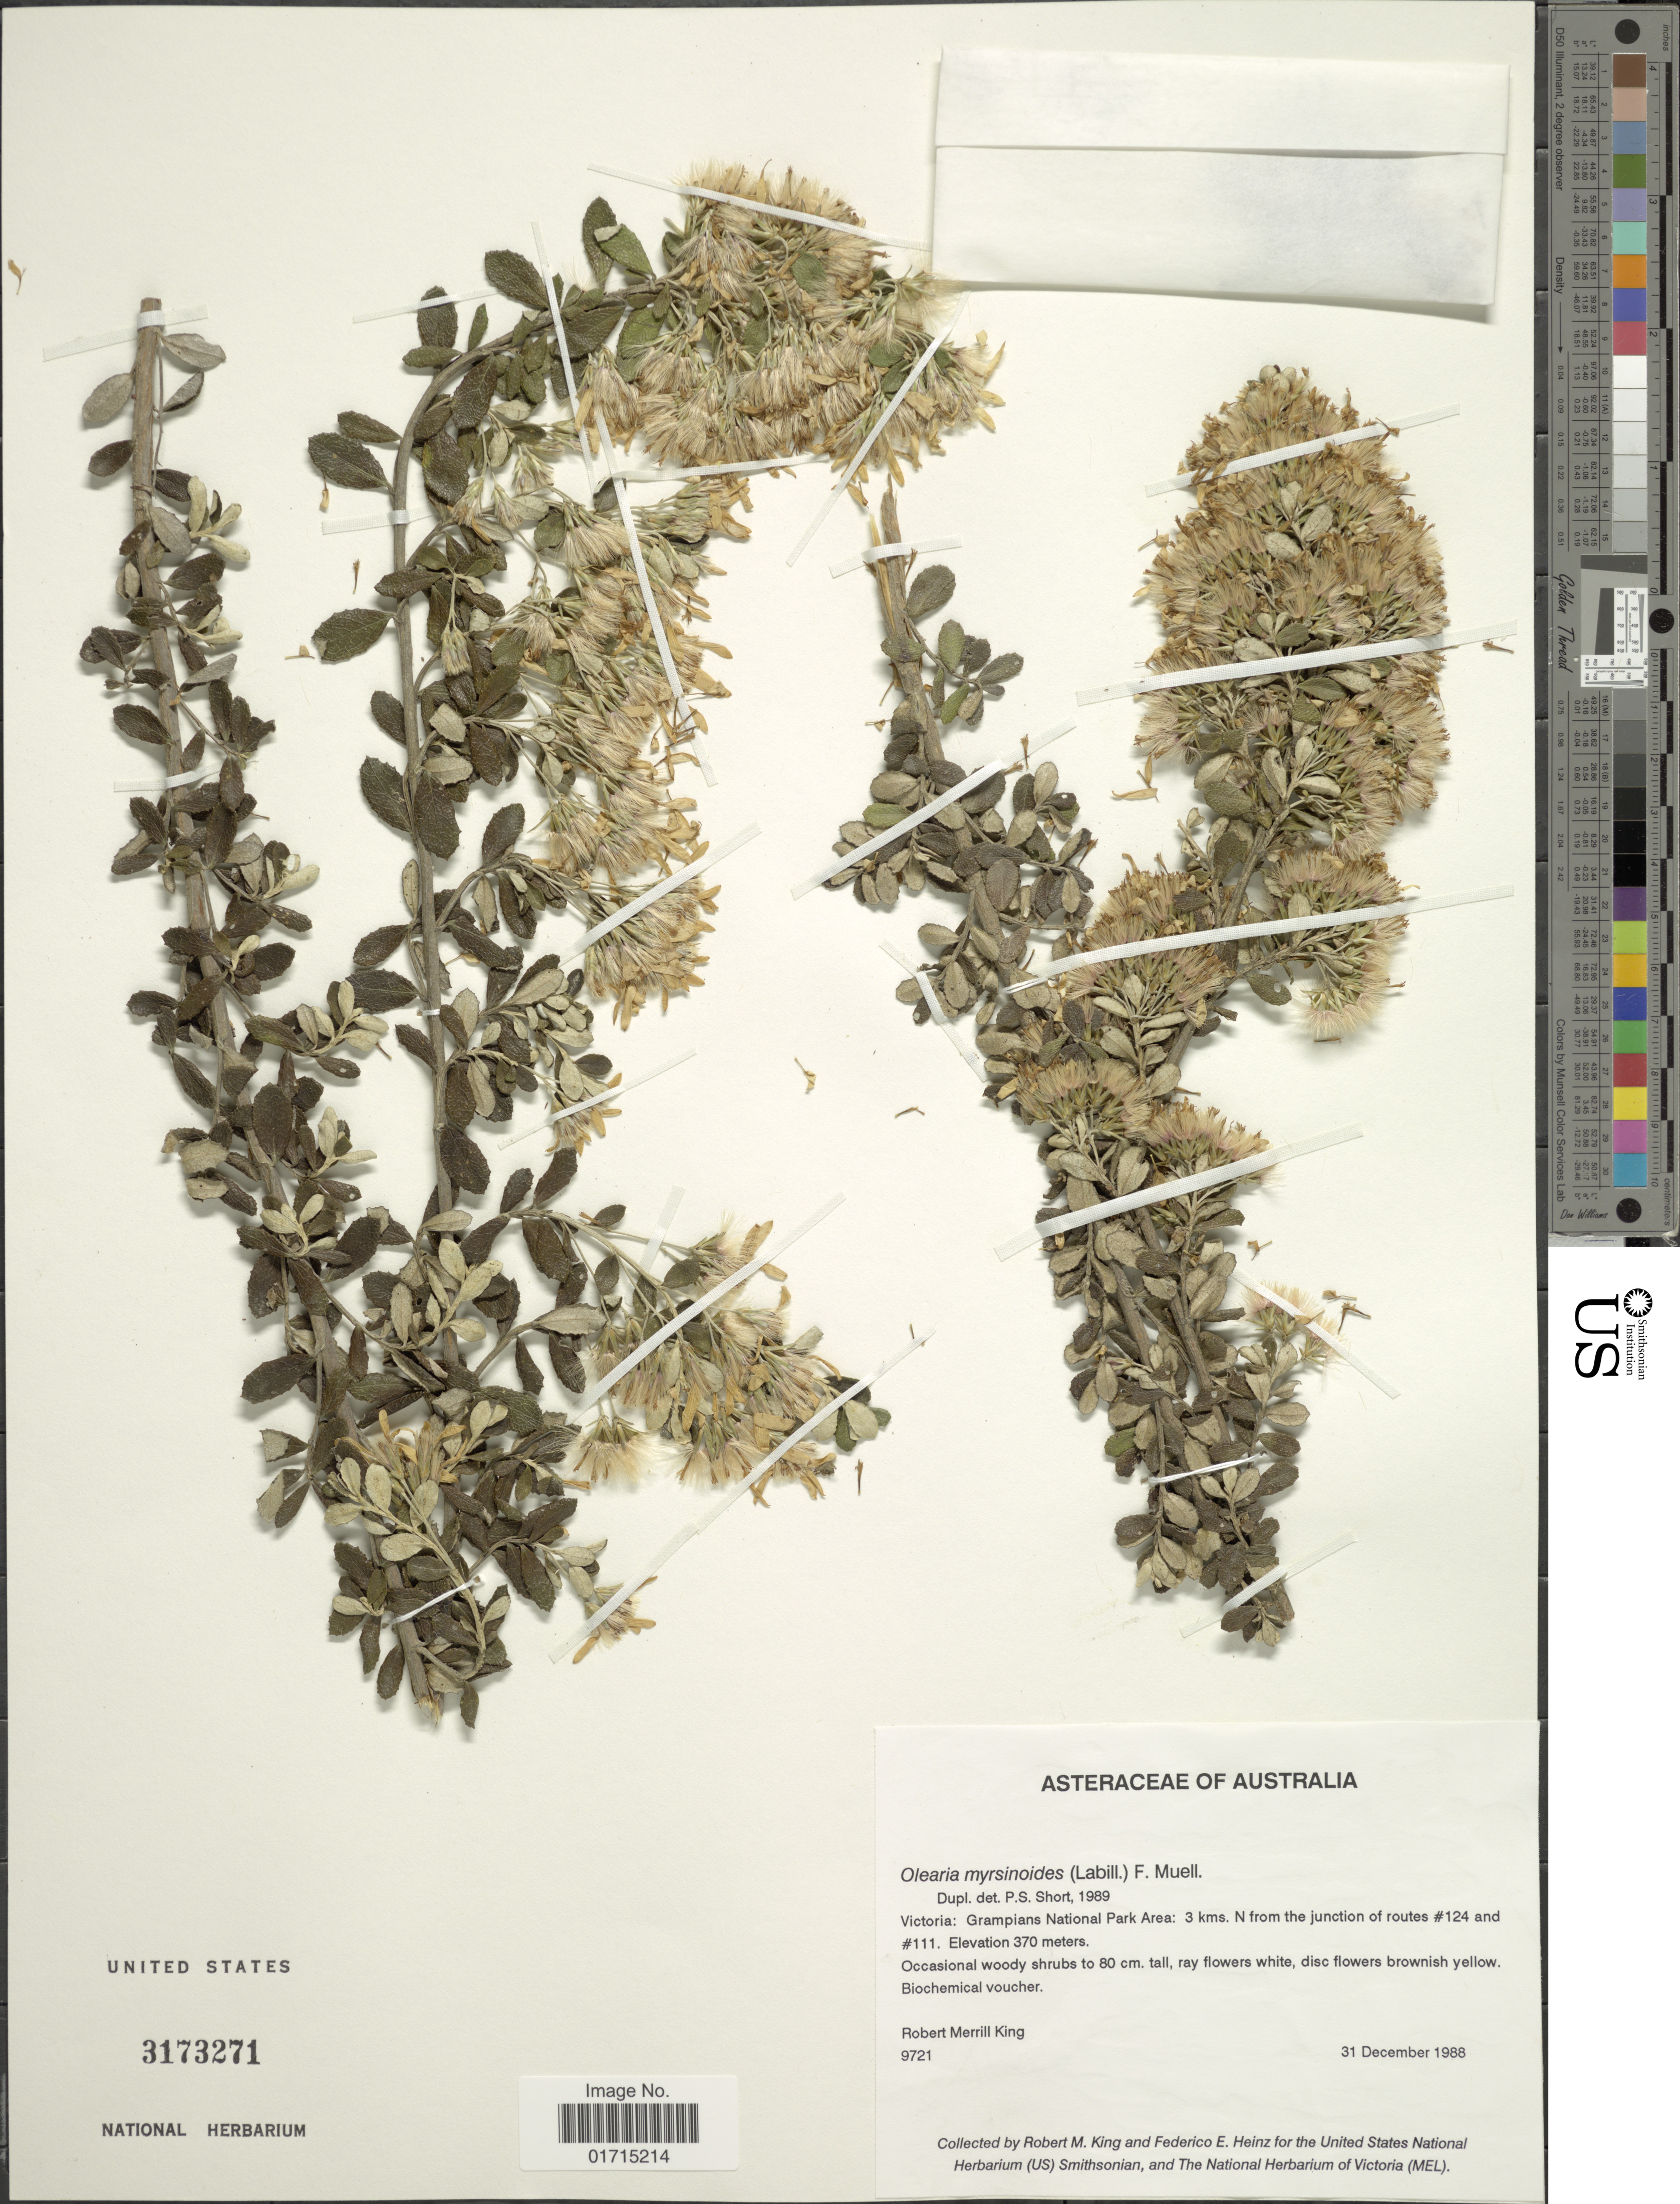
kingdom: Plantae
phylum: Tracheophyta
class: Magnoliopsida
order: Asterales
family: Asteraceae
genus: Olearia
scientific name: Olearia myrsinoides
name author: (Labill.) F. Muell. ex Benth.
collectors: R. M. King & F. Heinz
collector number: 9721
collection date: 1988-12-31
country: Australia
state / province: Victoria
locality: Victoria: Grampians National Park Area: 3 kms. N from the junction of routes #124 and #111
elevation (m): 370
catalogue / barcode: US 3173271